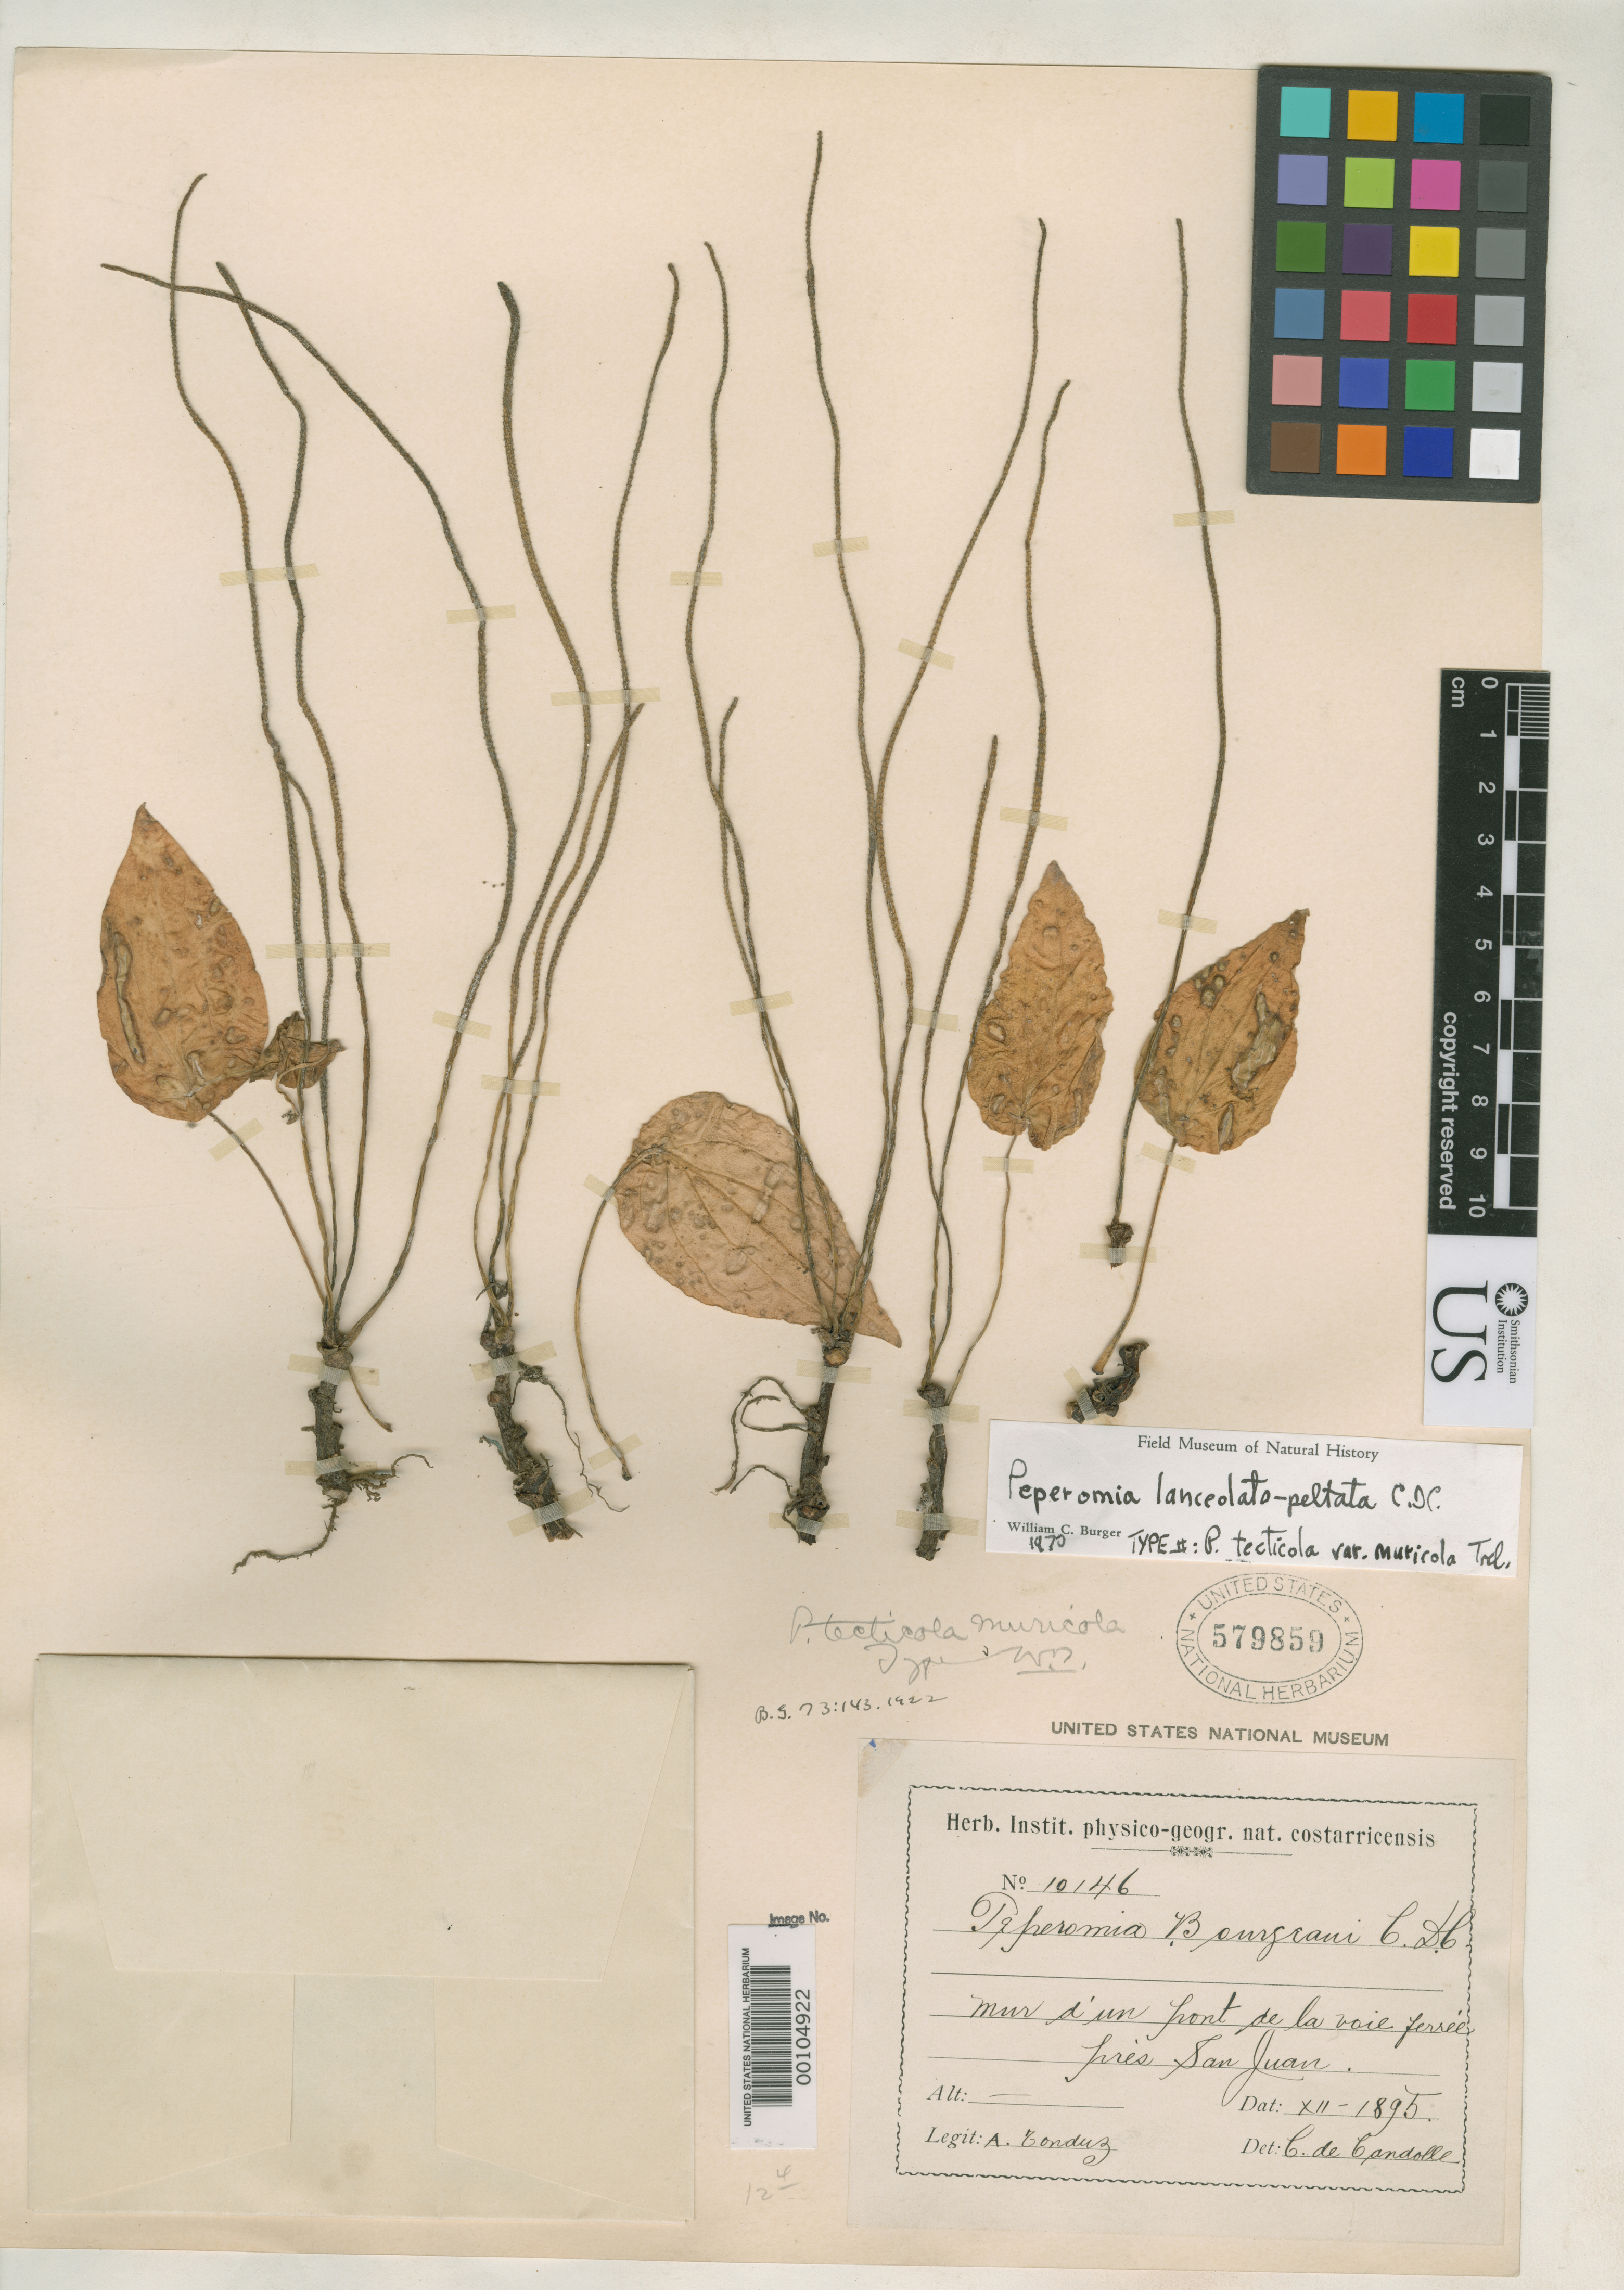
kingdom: Plantae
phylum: Tracheophyta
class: Magnoliopsida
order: Piperales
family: Piperaceae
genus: Peperomia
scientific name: Peperomia tecticola var. muricola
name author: Trel.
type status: Holotype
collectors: A. Tonduz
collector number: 10146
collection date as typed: Dec 1895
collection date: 1895-12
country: Costa Rica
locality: Près San Juan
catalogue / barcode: US 579859